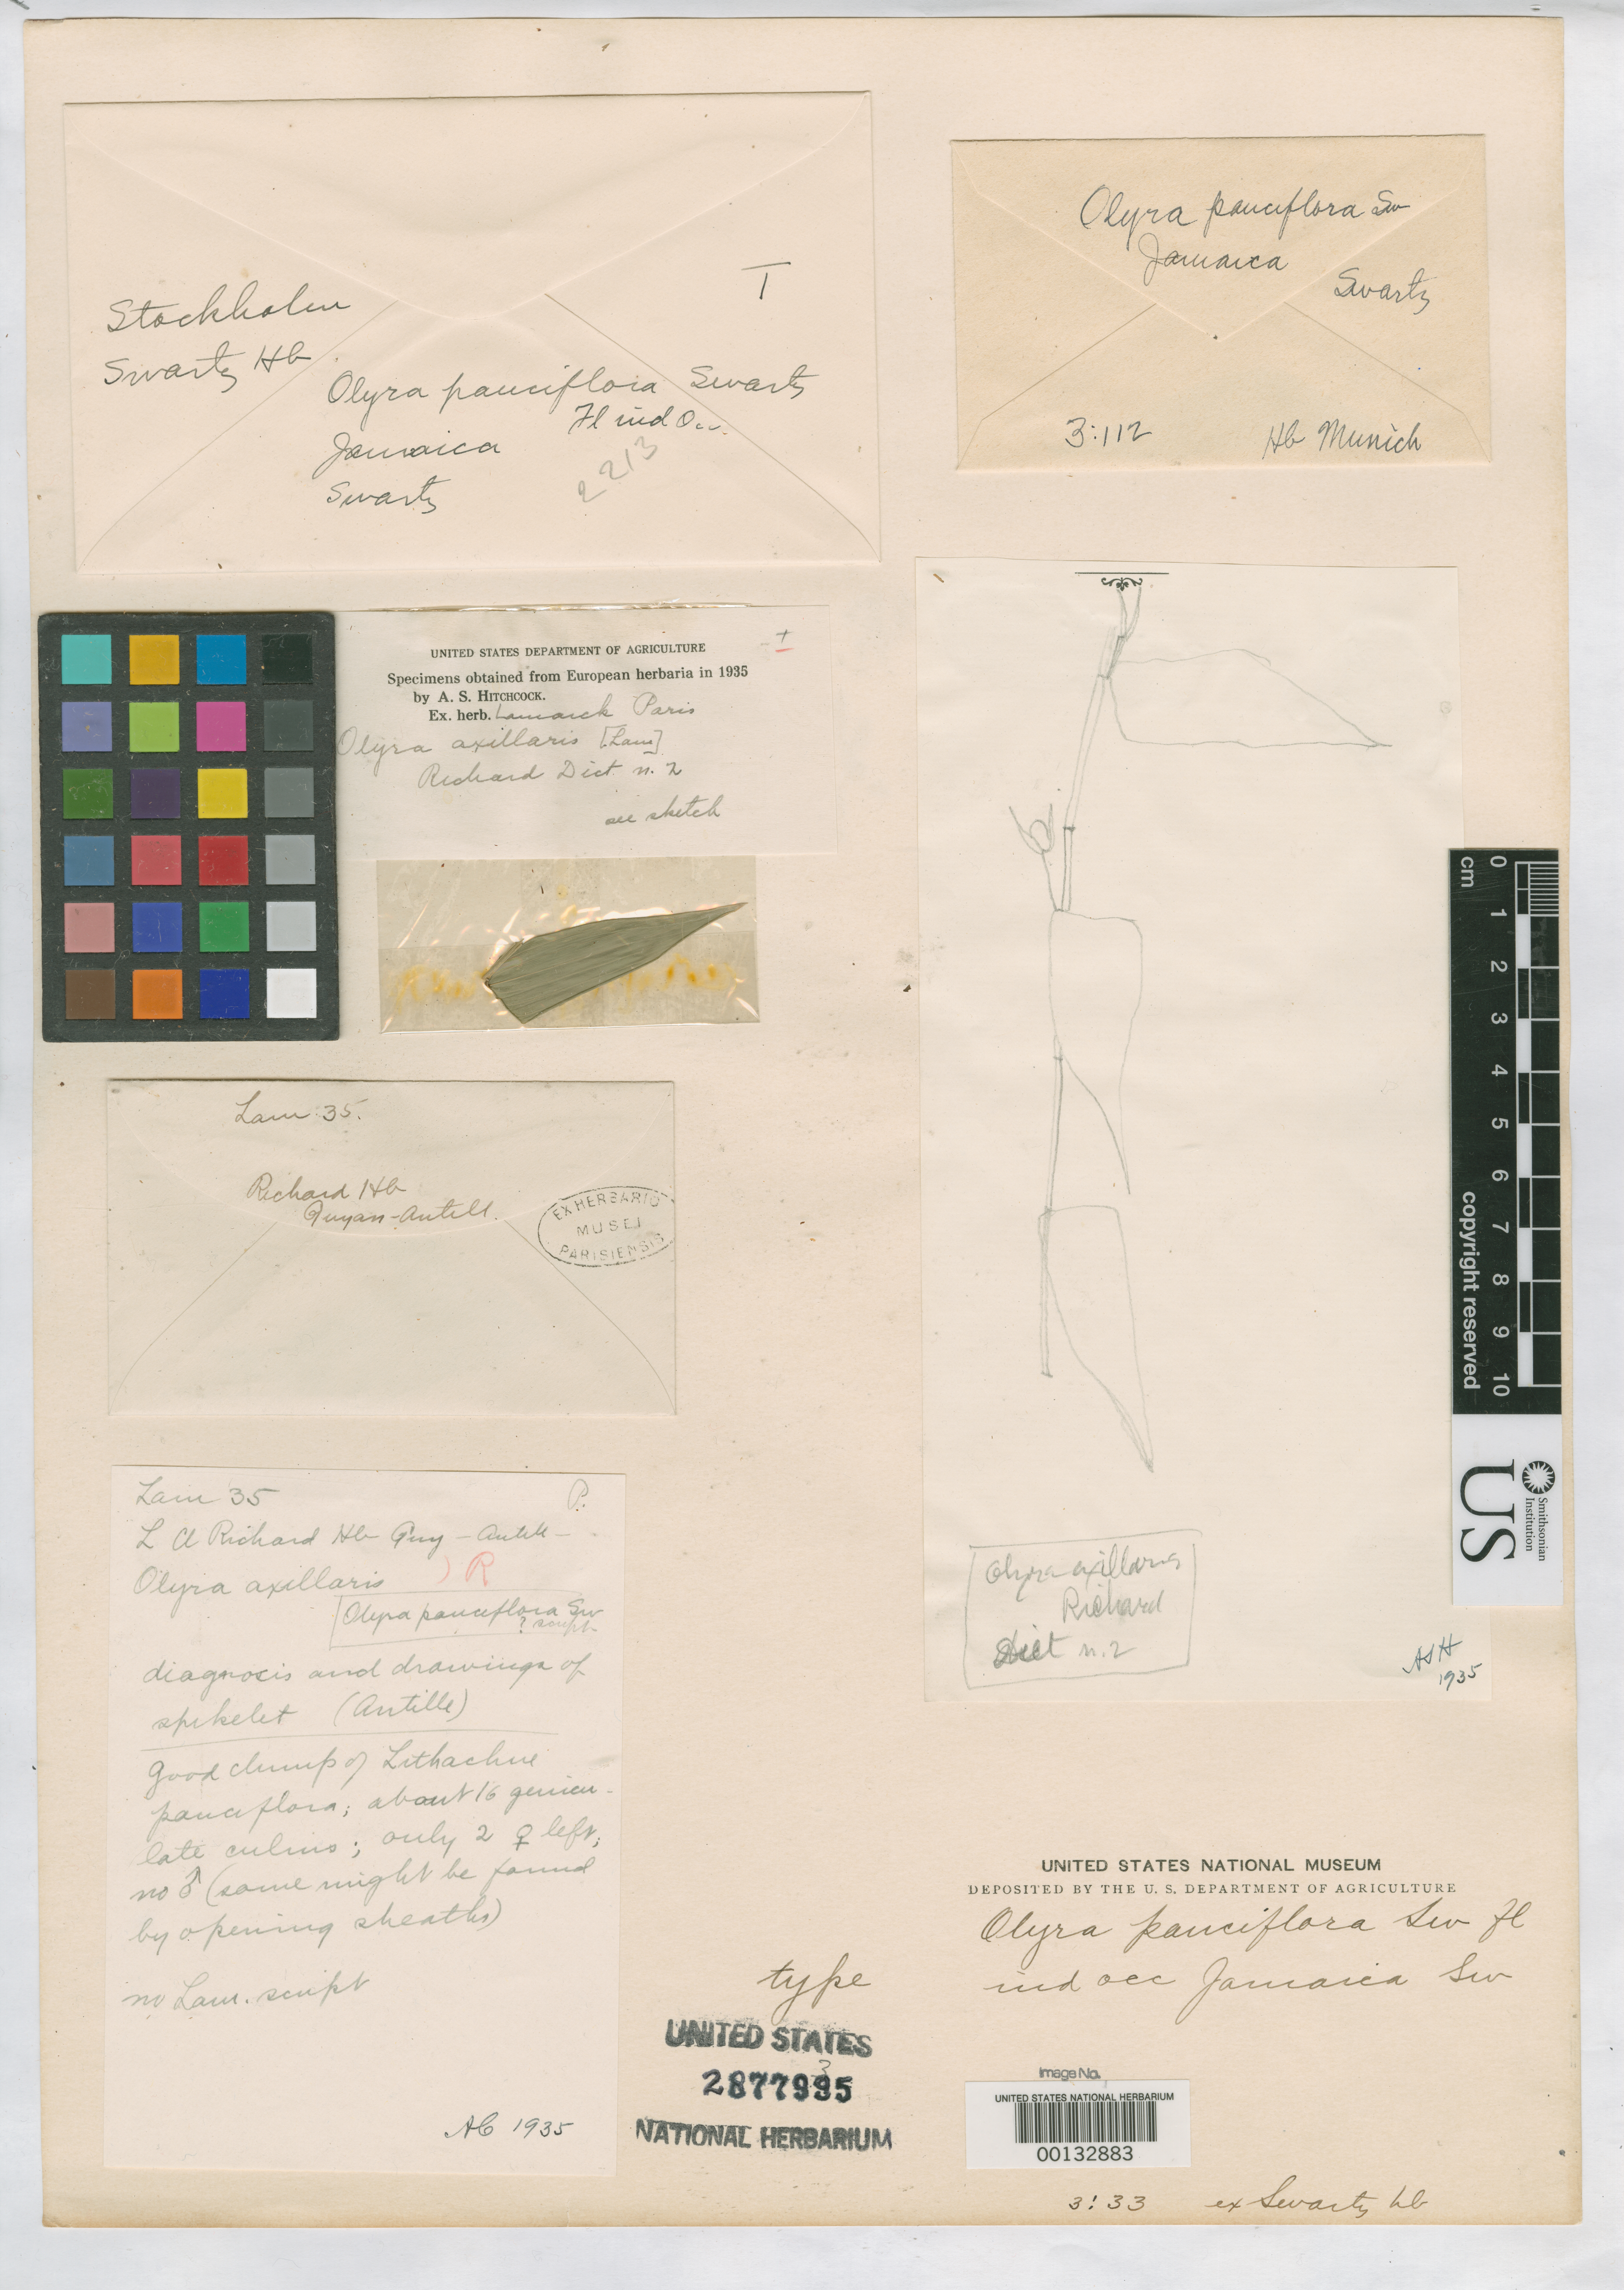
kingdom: Plantae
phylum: Tracheophyta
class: Liliopsida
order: Poales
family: Poaceae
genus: Olyra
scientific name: Olyra pauciflora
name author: Sw.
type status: Type Fragment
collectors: O. P. Swartz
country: Jamaica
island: Greater Antilles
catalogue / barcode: US 2877935